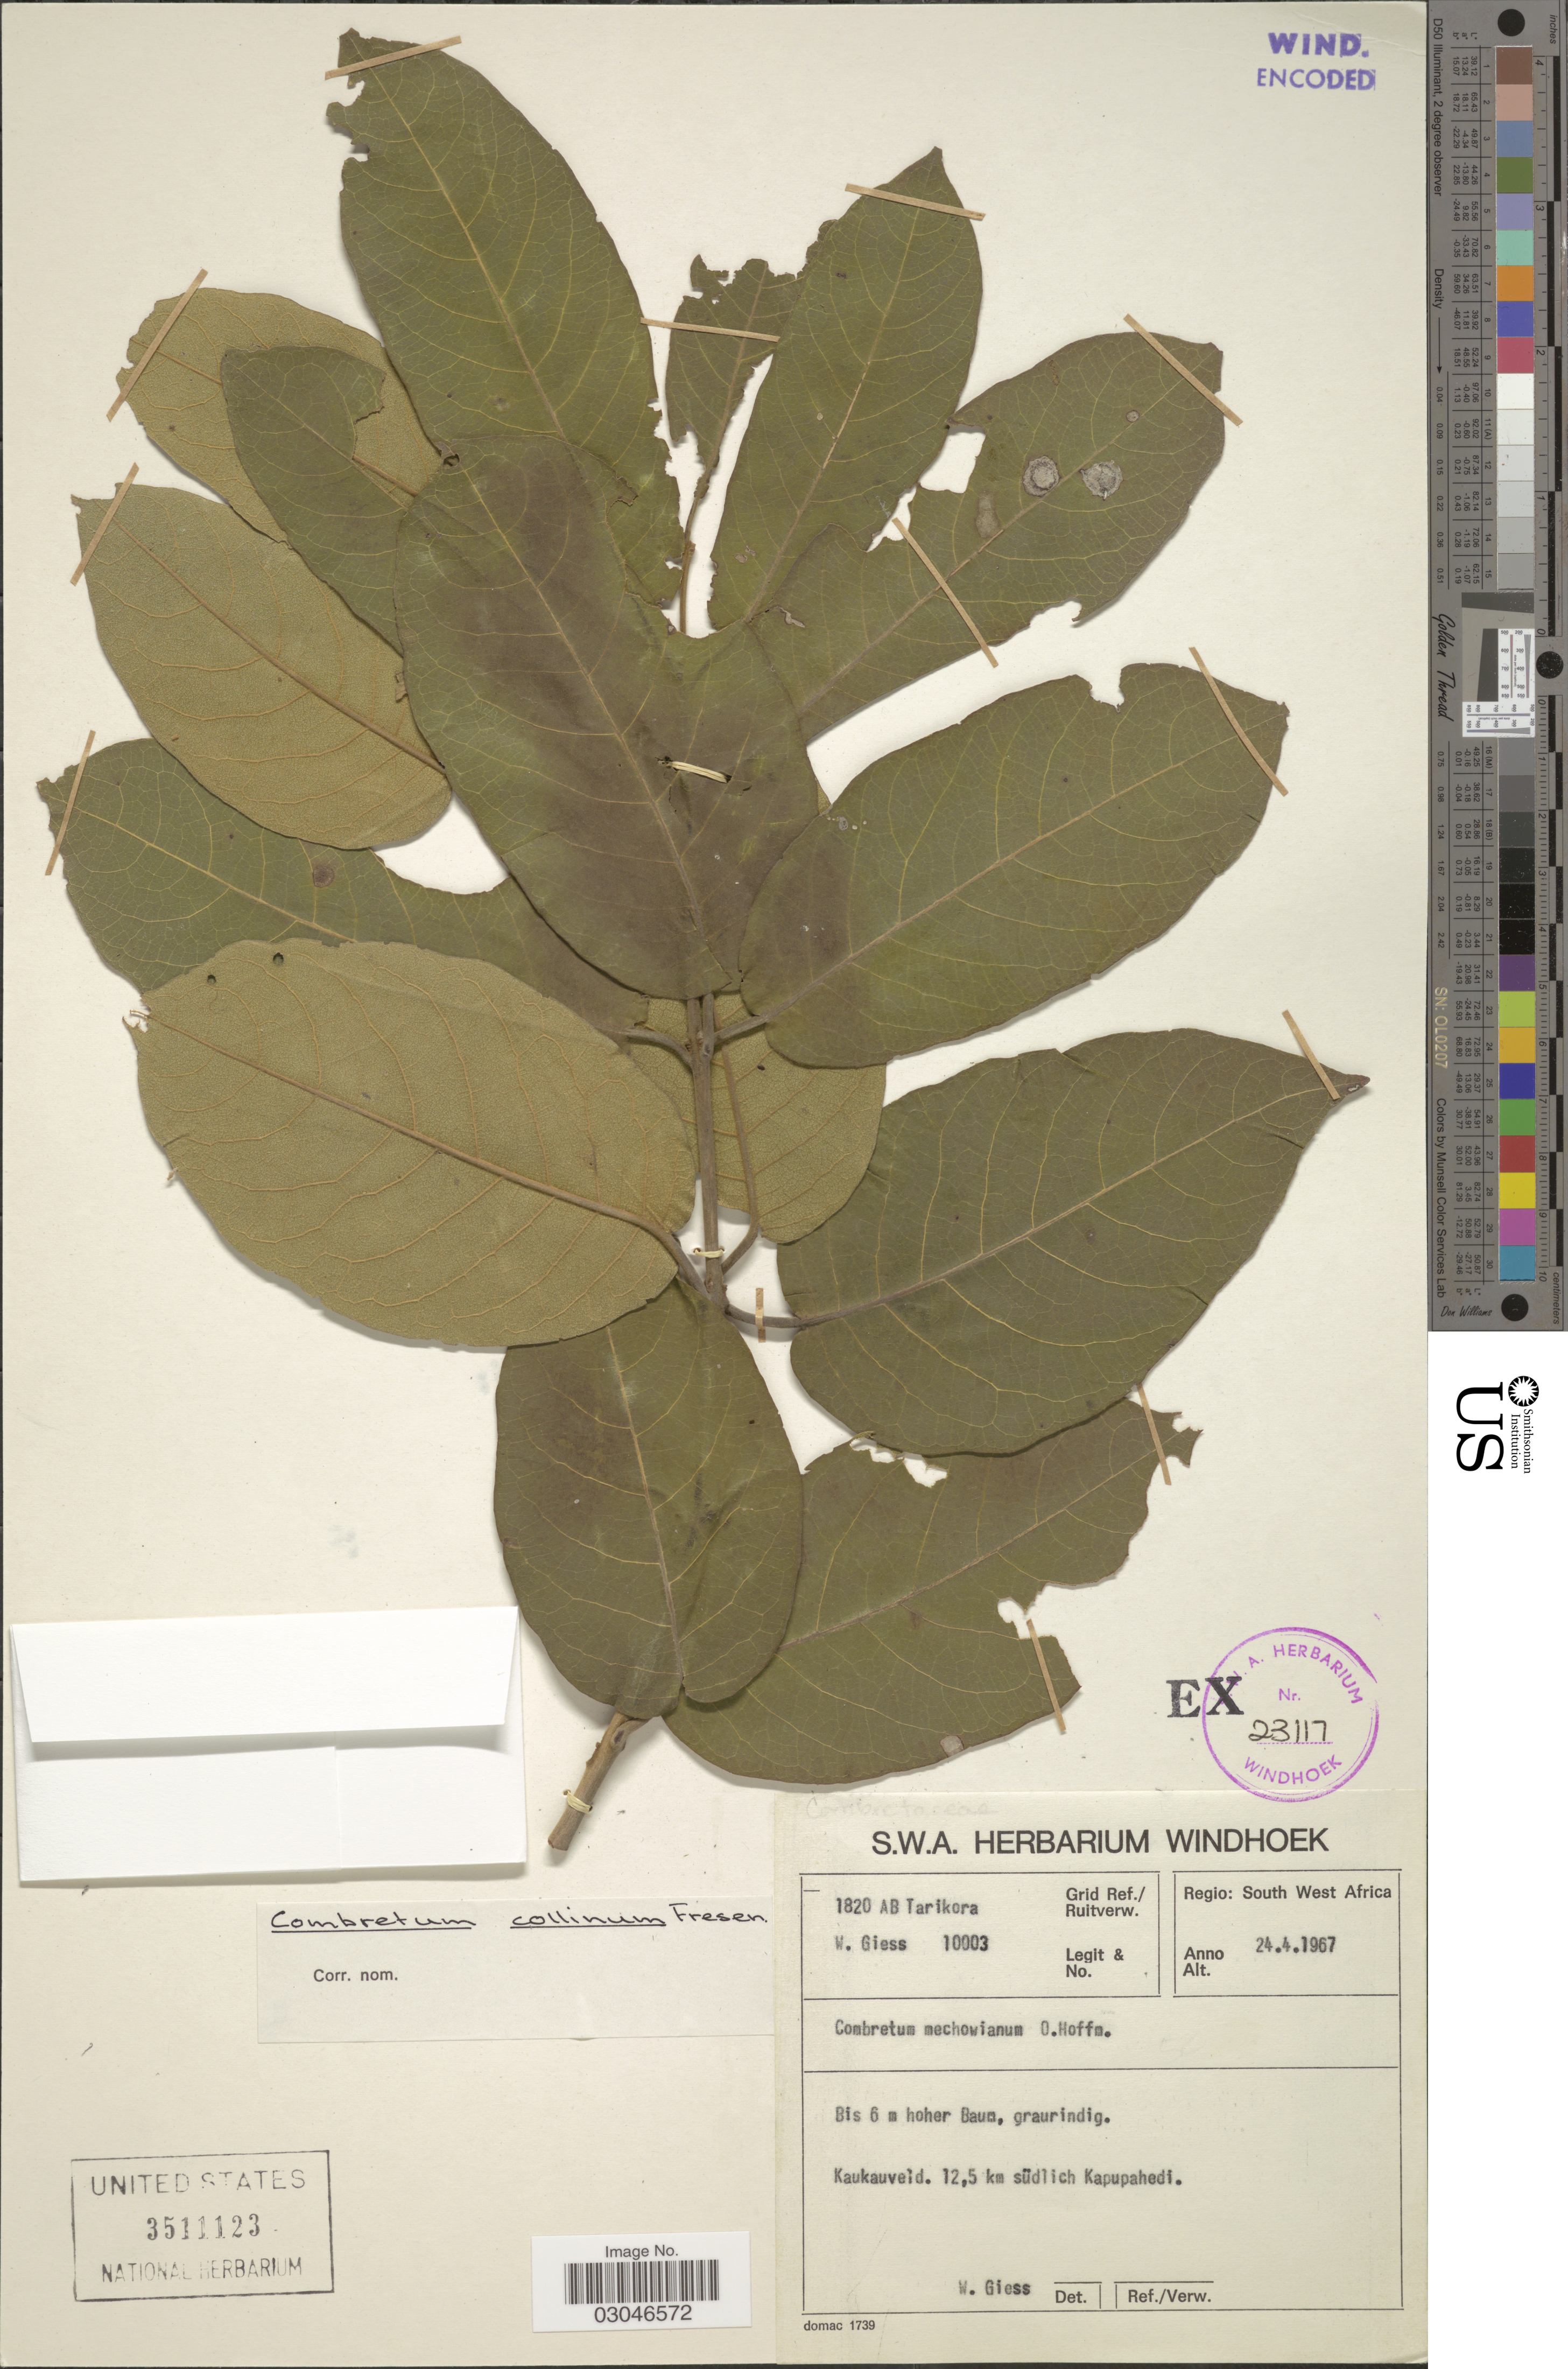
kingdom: Plantae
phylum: Tracheophyta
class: Magnoliopsida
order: Myrtales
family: Combretaceae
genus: Combretum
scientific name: Combretum collinum subsp. collinum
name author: Fresen.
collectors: W. Giess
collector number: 10003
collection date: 1967-04-24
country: Namibia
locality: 1820 AB Tarikora Grid Ref./ Ruitverw. Regio: South West Africa. Kaukauveld.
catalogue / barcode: US 3511123